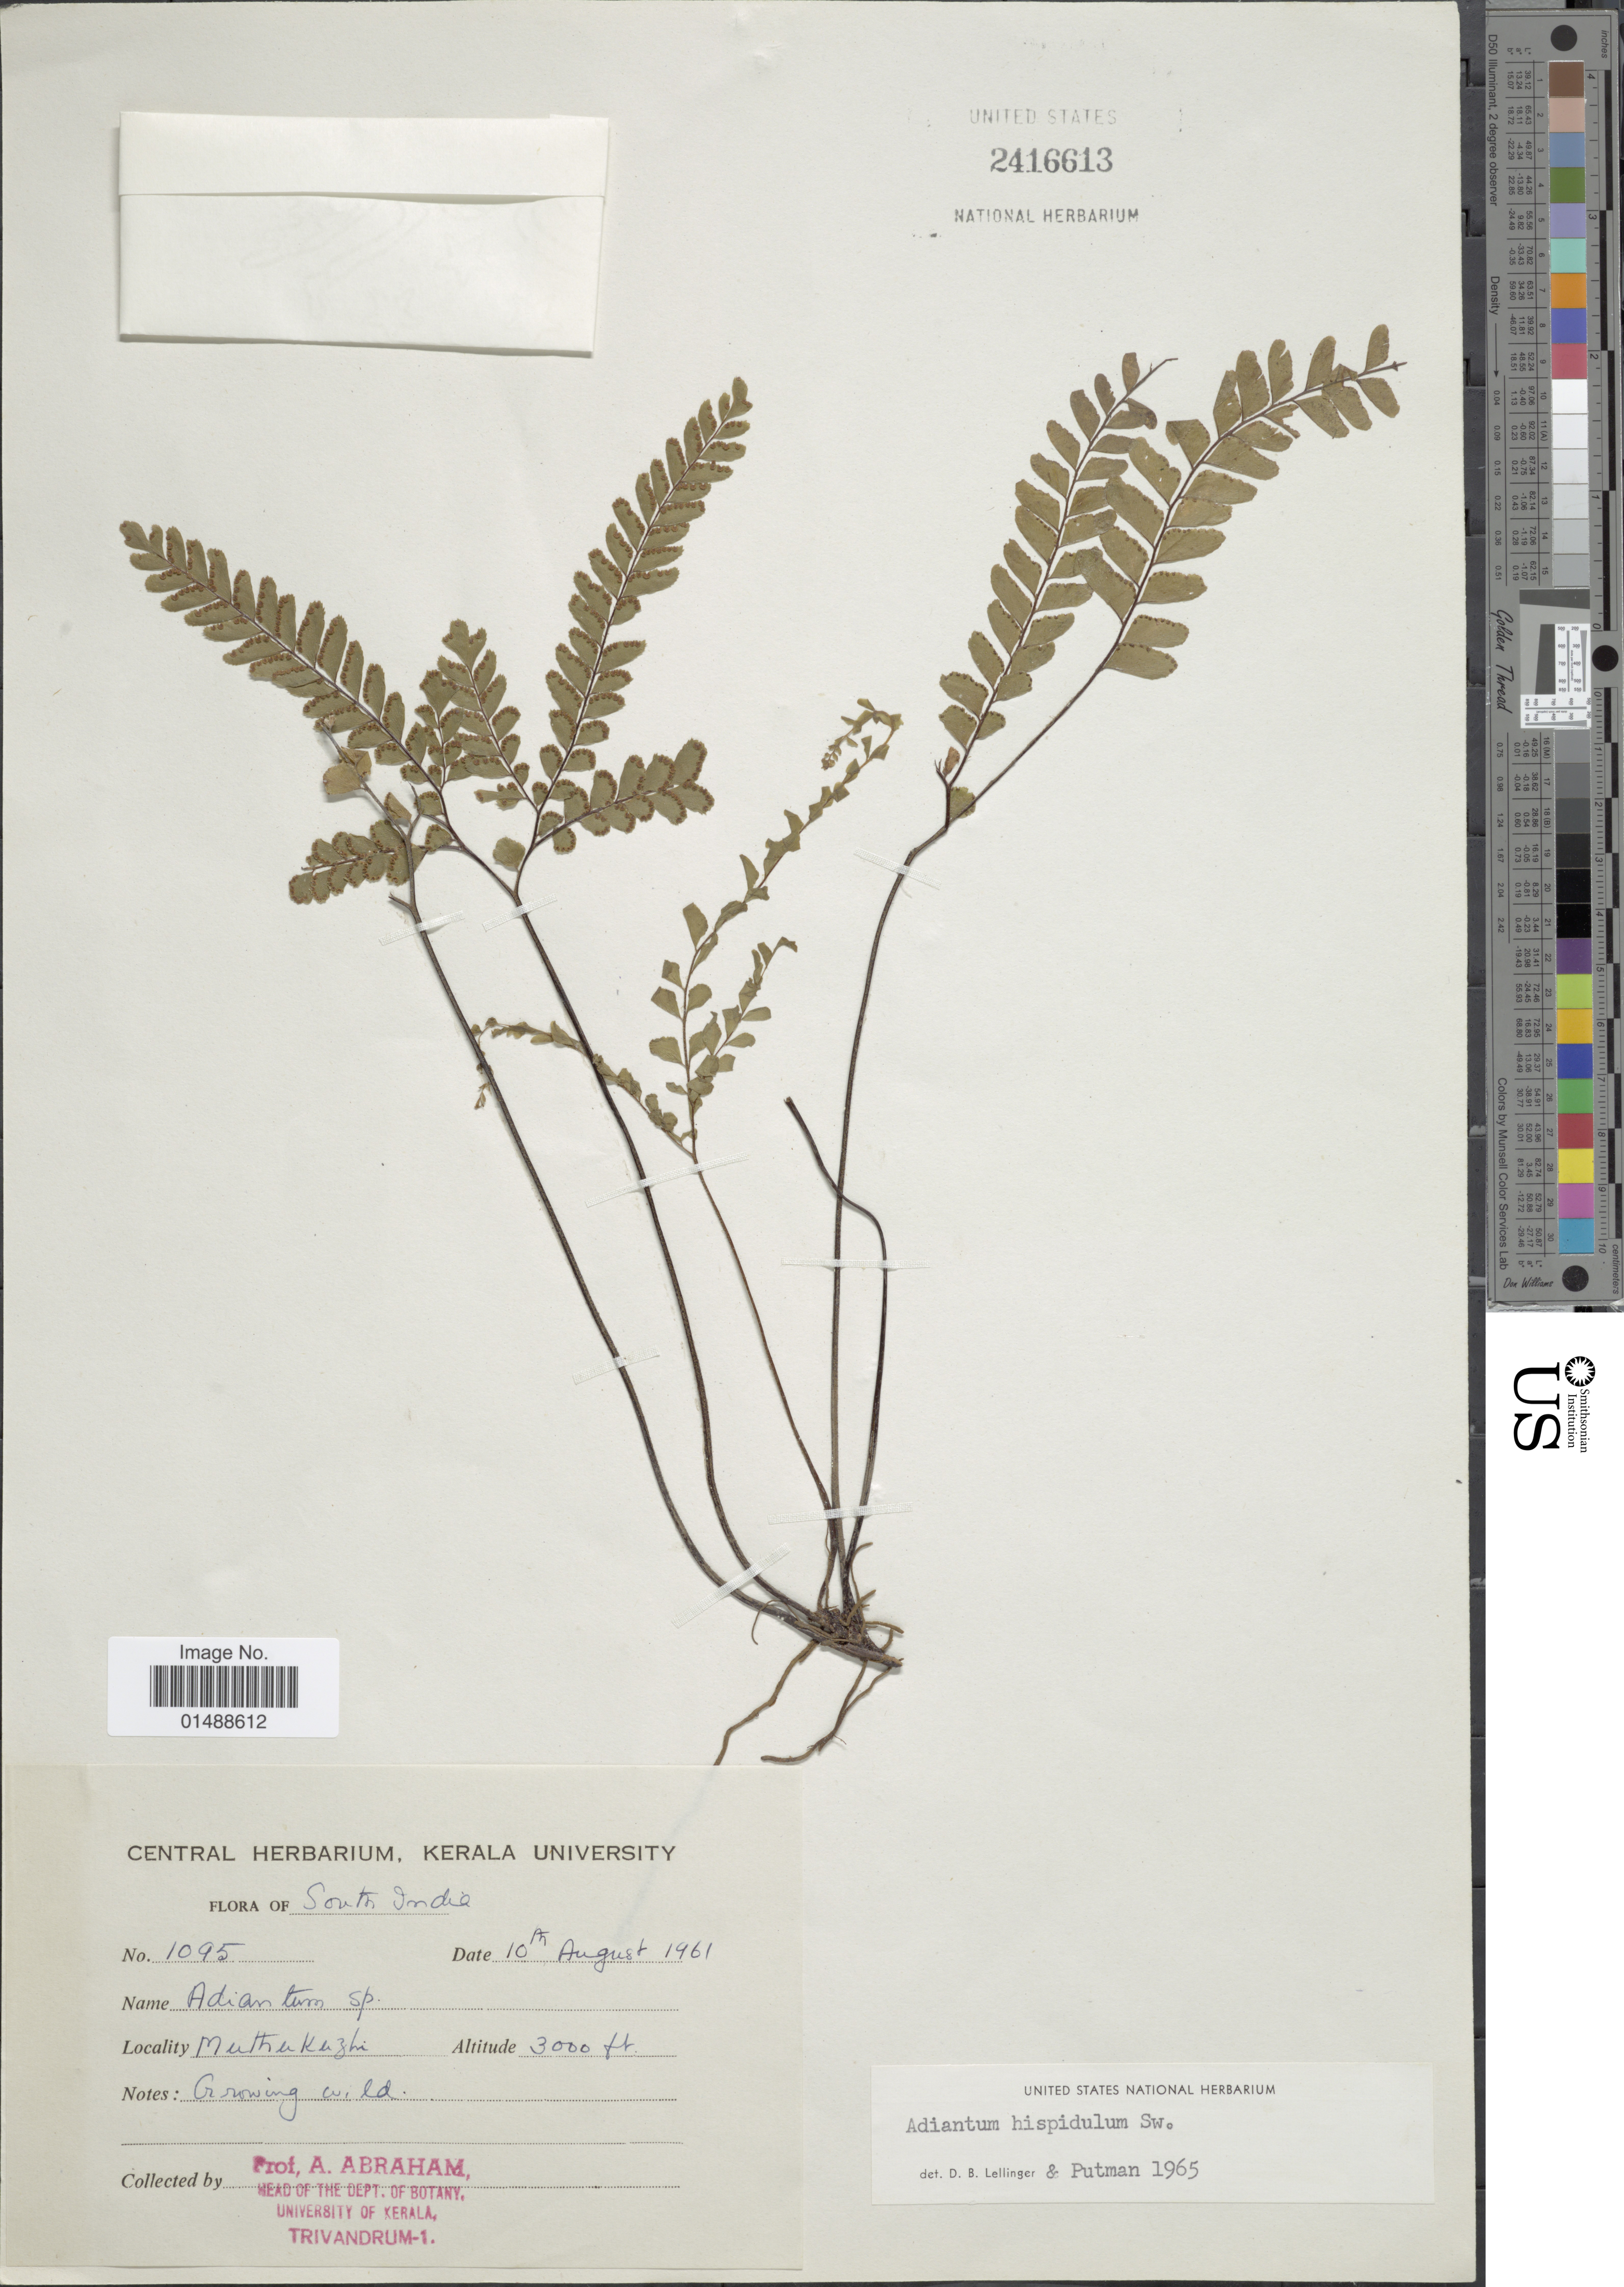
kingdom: Plantae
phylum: Tracheophyta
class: Polypodiopsida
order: Polypodiales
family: Pteridaceae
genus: Adiantum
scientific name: Adiantum hispidulum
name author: Sw.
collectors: A. Abraham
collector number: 1095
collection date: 1961-08-10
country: India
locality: South India, Muthukashi. [interpreted]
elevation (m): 914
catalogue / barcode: US 2416613